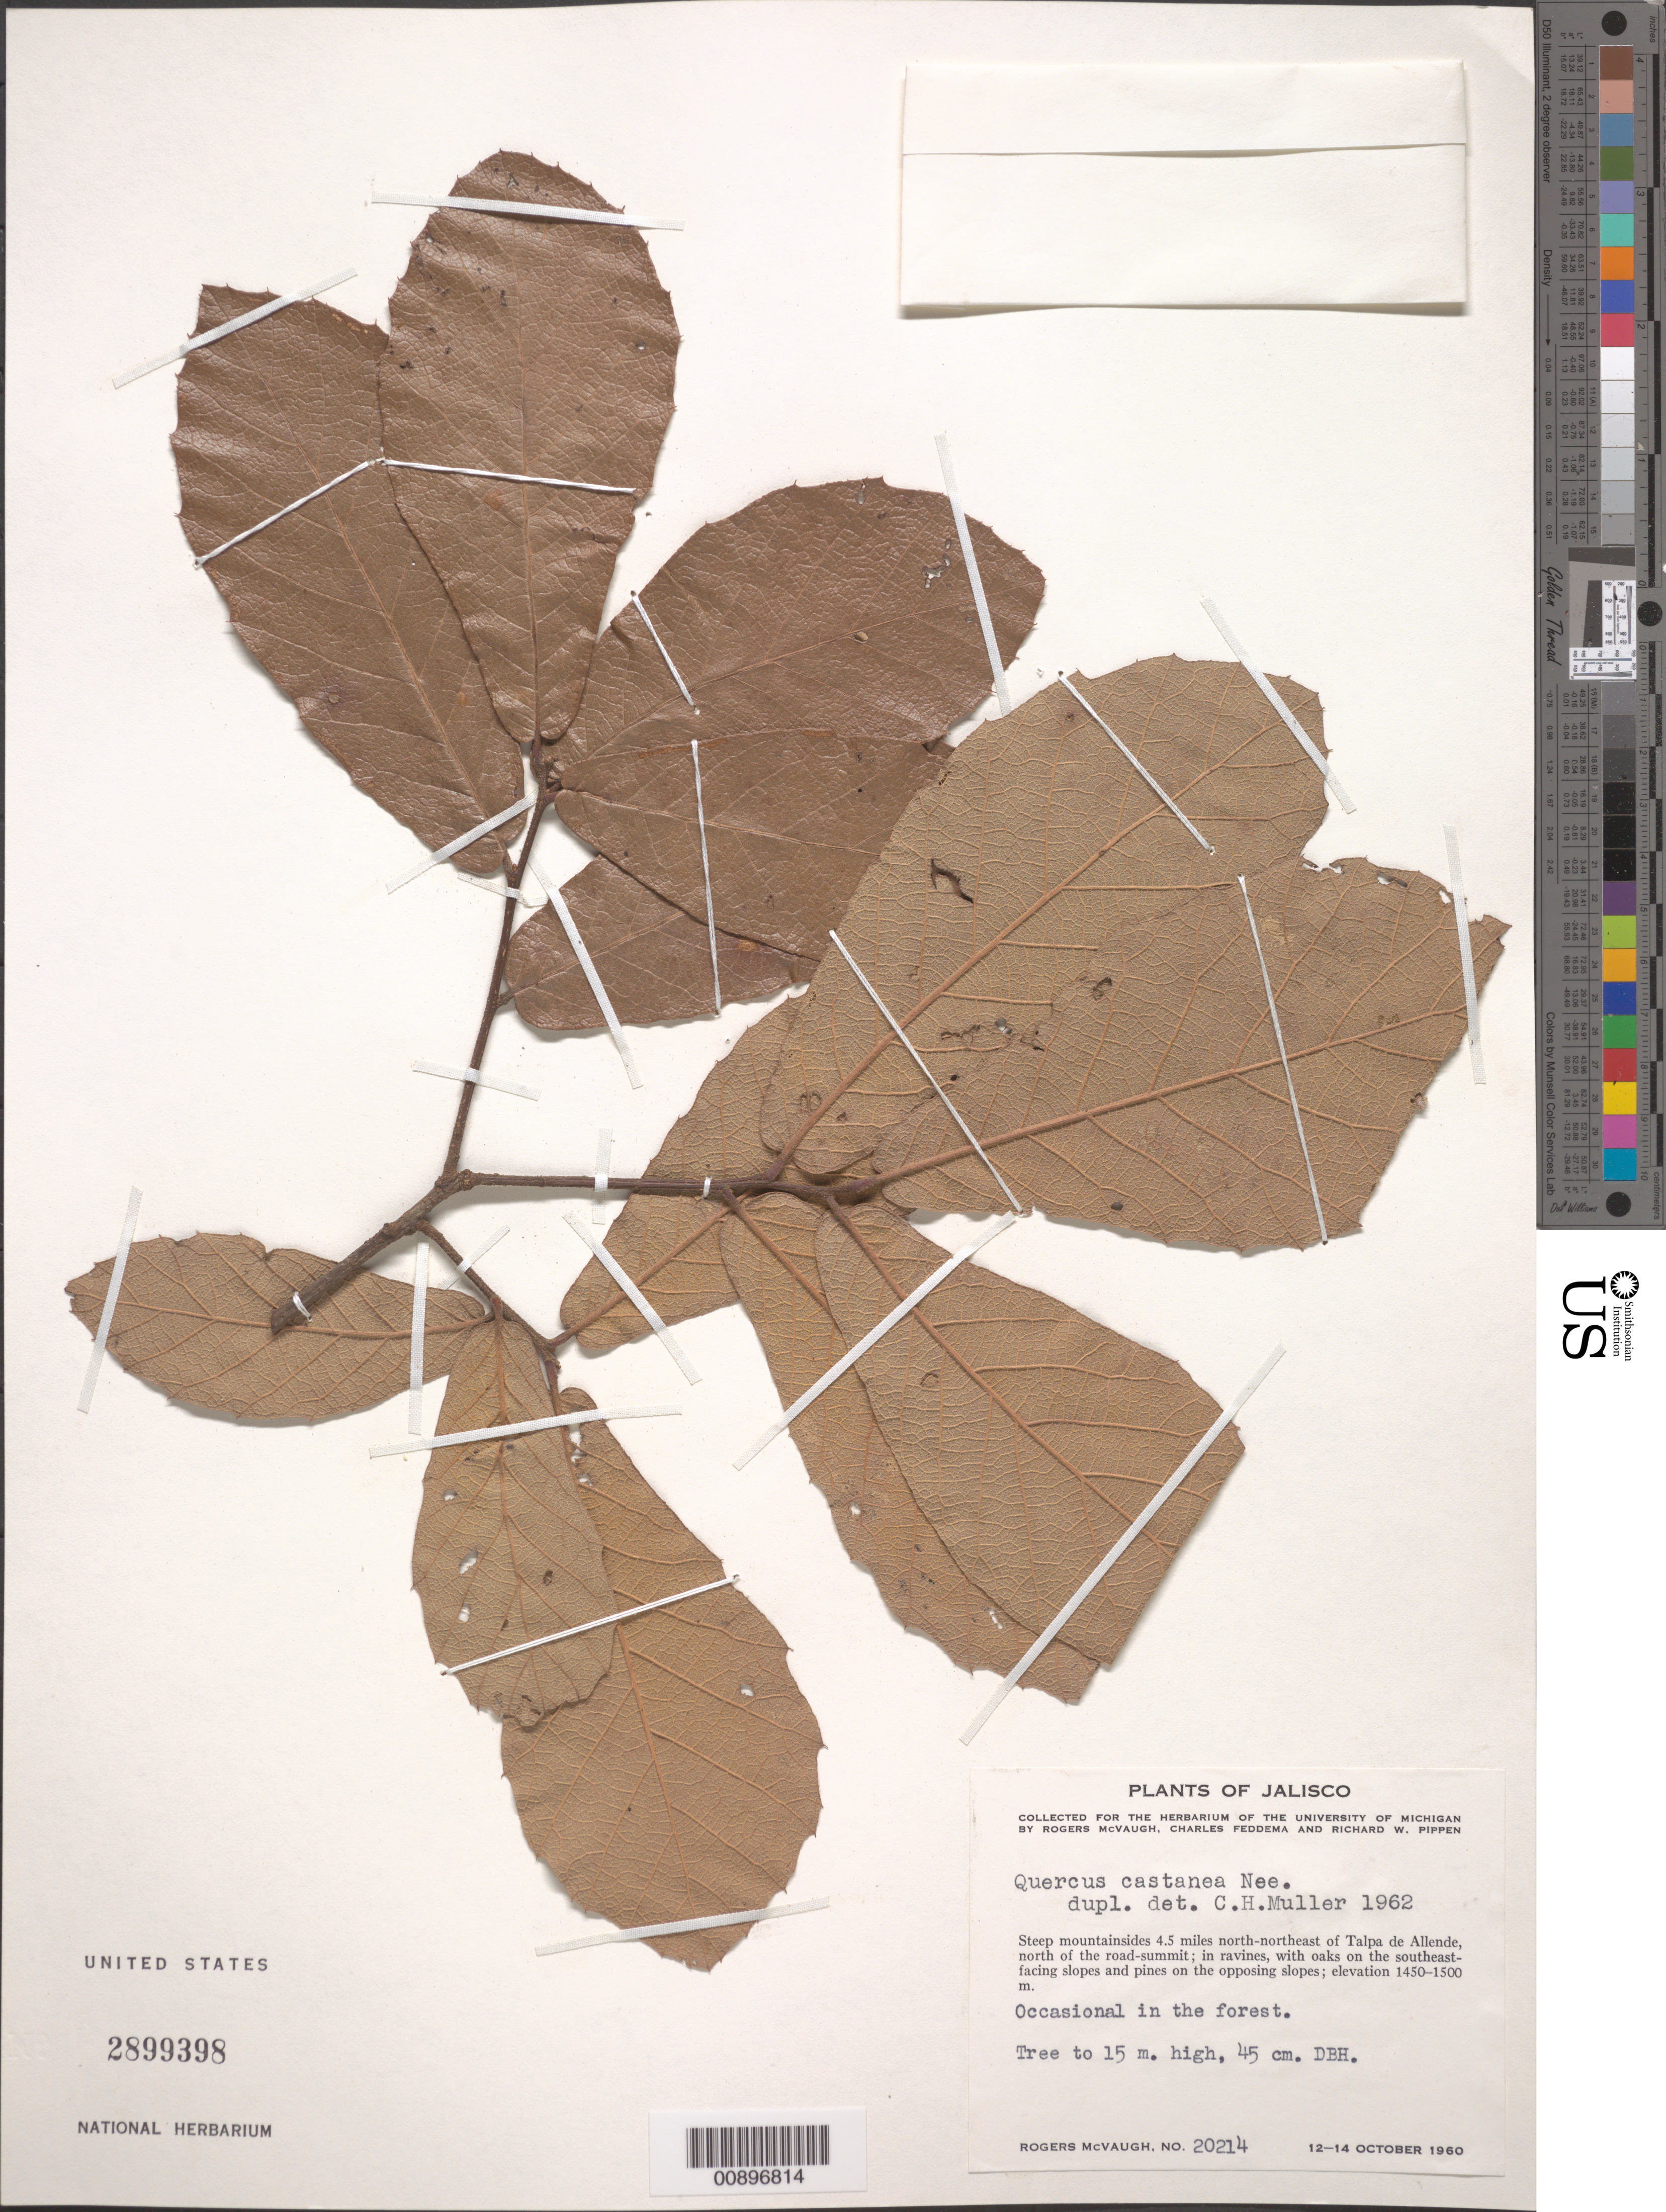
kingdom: Plantae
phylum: Tracheophyta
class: Magnoliopsida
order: Fagales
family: Fagaceae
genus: Quercus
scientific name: Quercus castanea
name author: Née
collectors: R. McVaugh, C. Feddema & R. W. Pippen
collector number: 20214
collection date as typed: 12 Oct 1960 to 14 Oct 1960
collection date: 1960-10-12/1960-10-14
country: Mexico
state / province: Jalisco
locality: Steep mountainsides 4.5 miles north-northeast of Talpa de Allende, north of the road-summit.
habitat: In ravines, with oaks on the southeast-facing slopes and pines on the opposing slopes.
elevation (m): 1500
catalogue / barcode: US 2899398